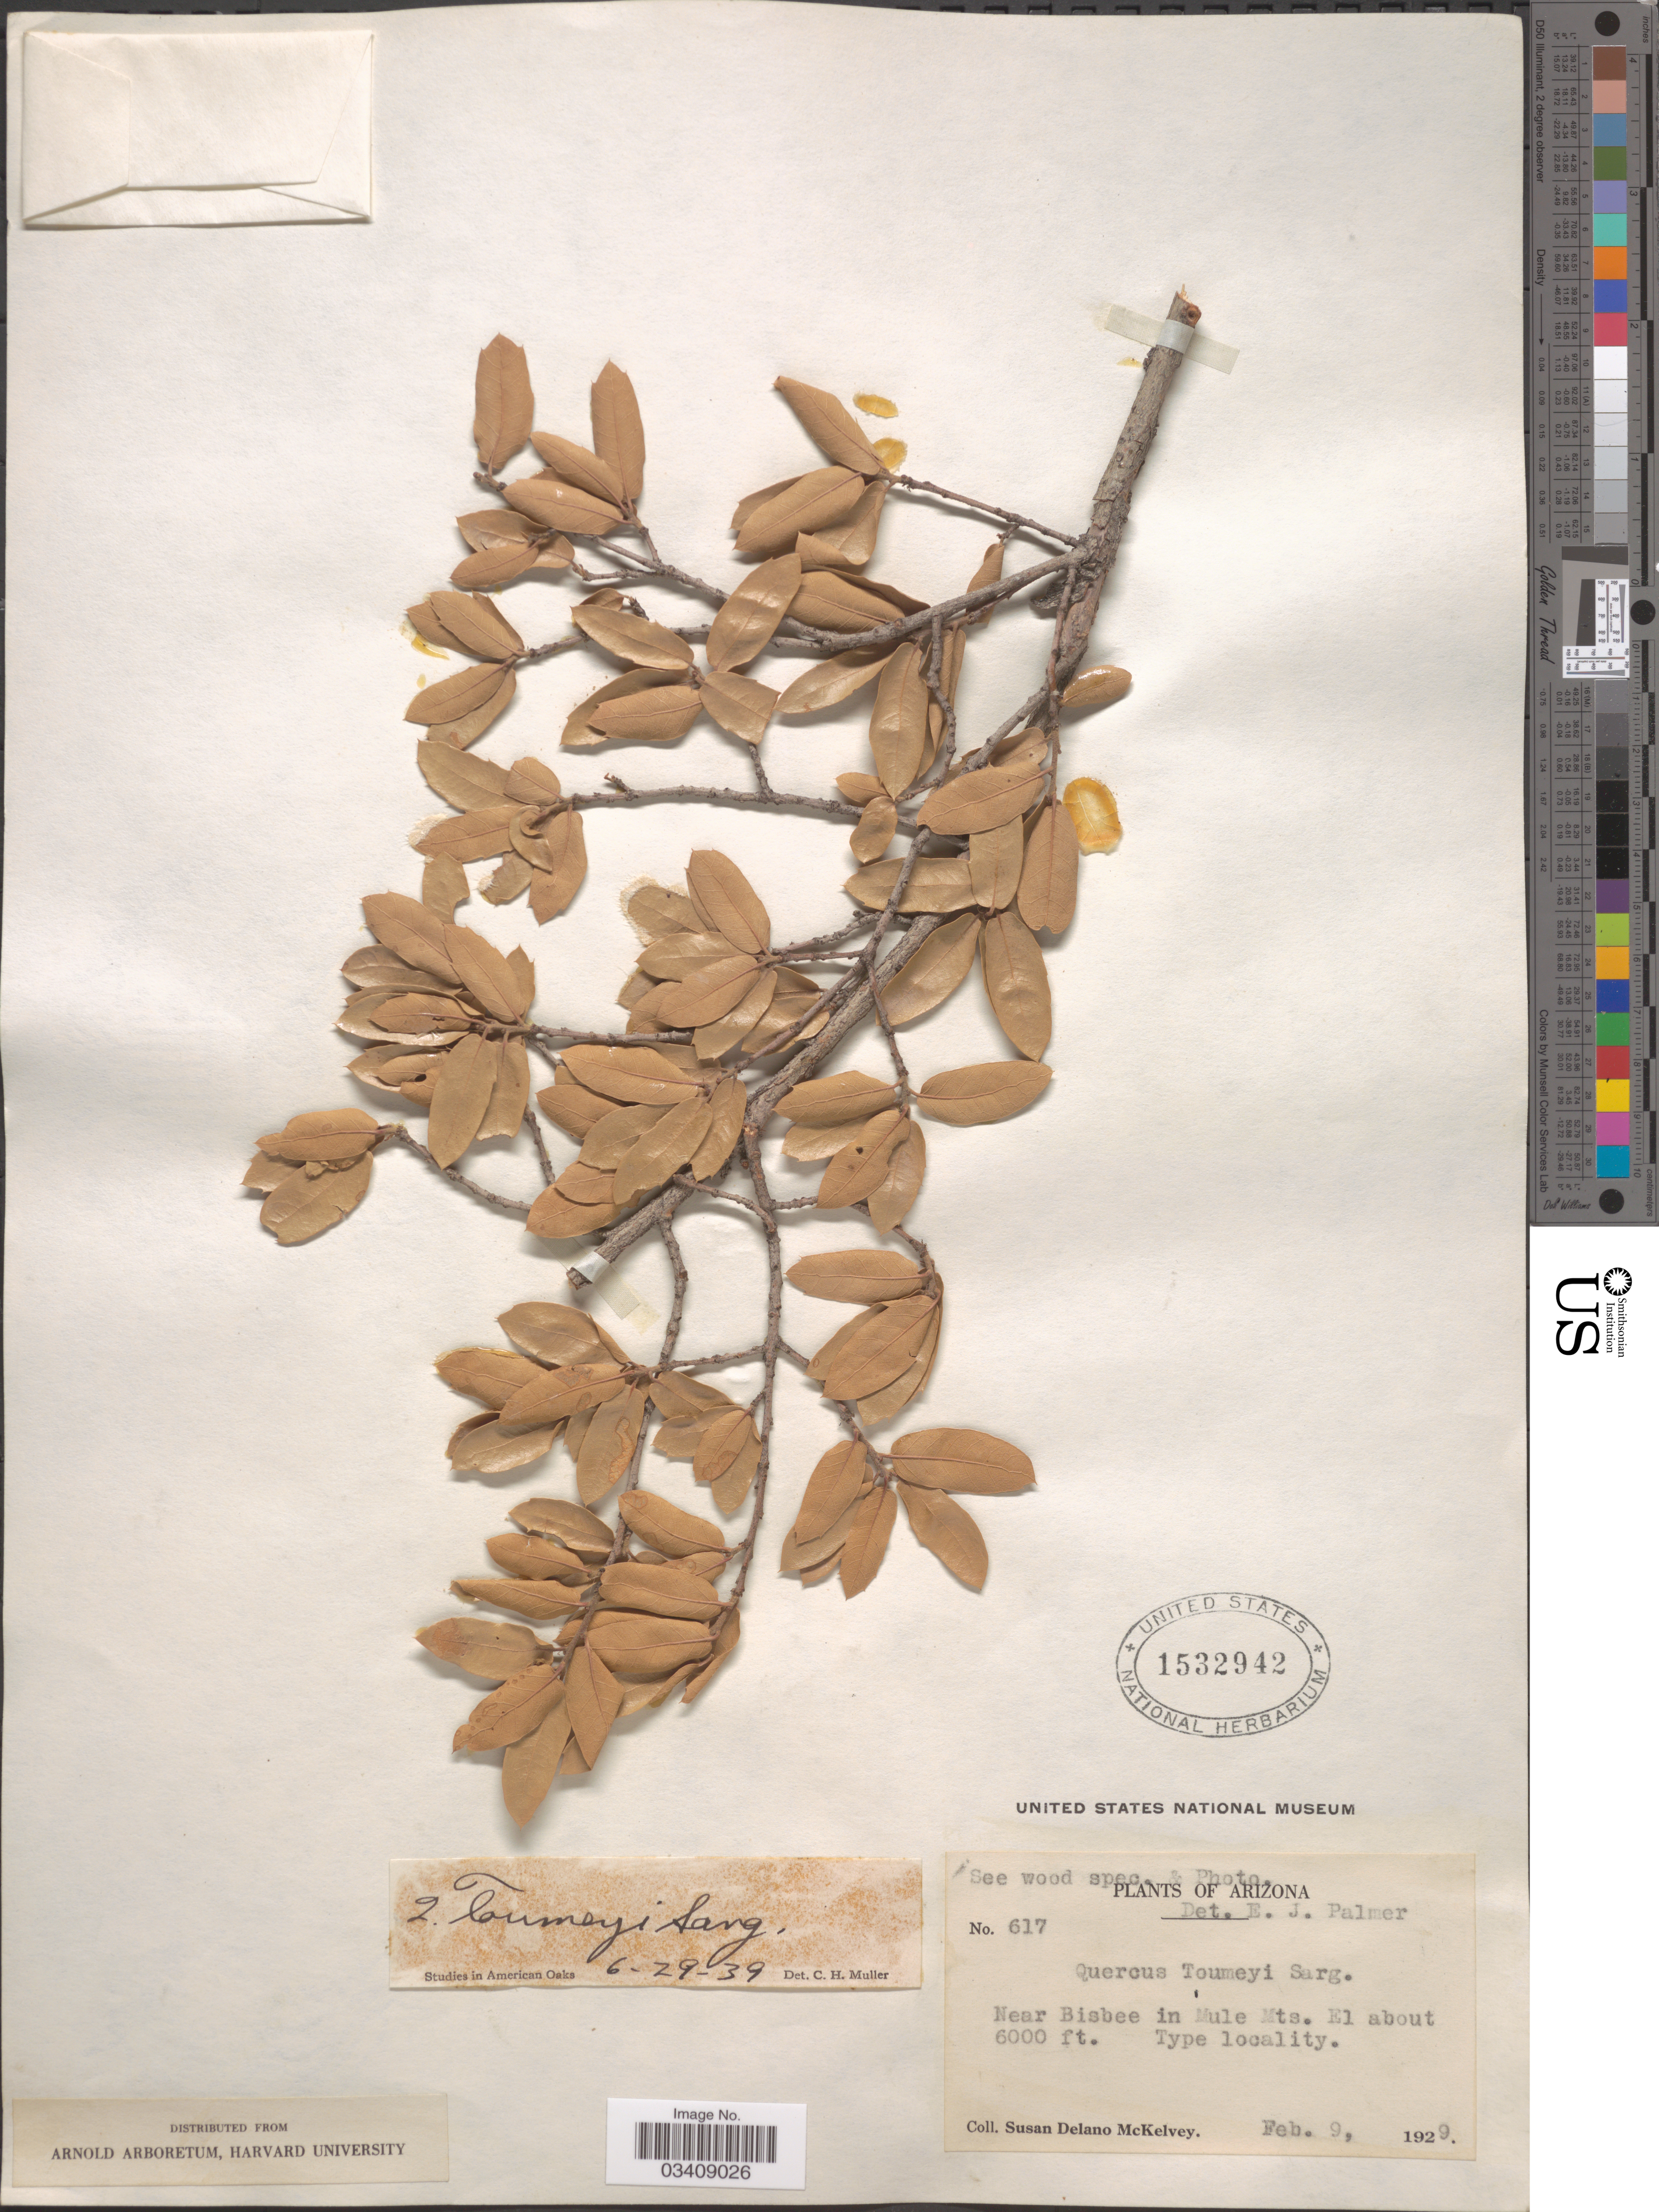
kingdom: Plantae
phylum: Tracheophyta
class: Magnoliopsida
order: Fagales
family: Fagaceae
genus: Quercus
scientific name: Quercus toumeyi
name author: Sarg.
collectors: S. A. McKelvey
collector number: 617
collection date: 1929-02-09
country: United States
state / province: Arizona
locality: Near Bisbee in Mule Mts.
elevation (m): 1829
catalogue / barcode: US 1532942